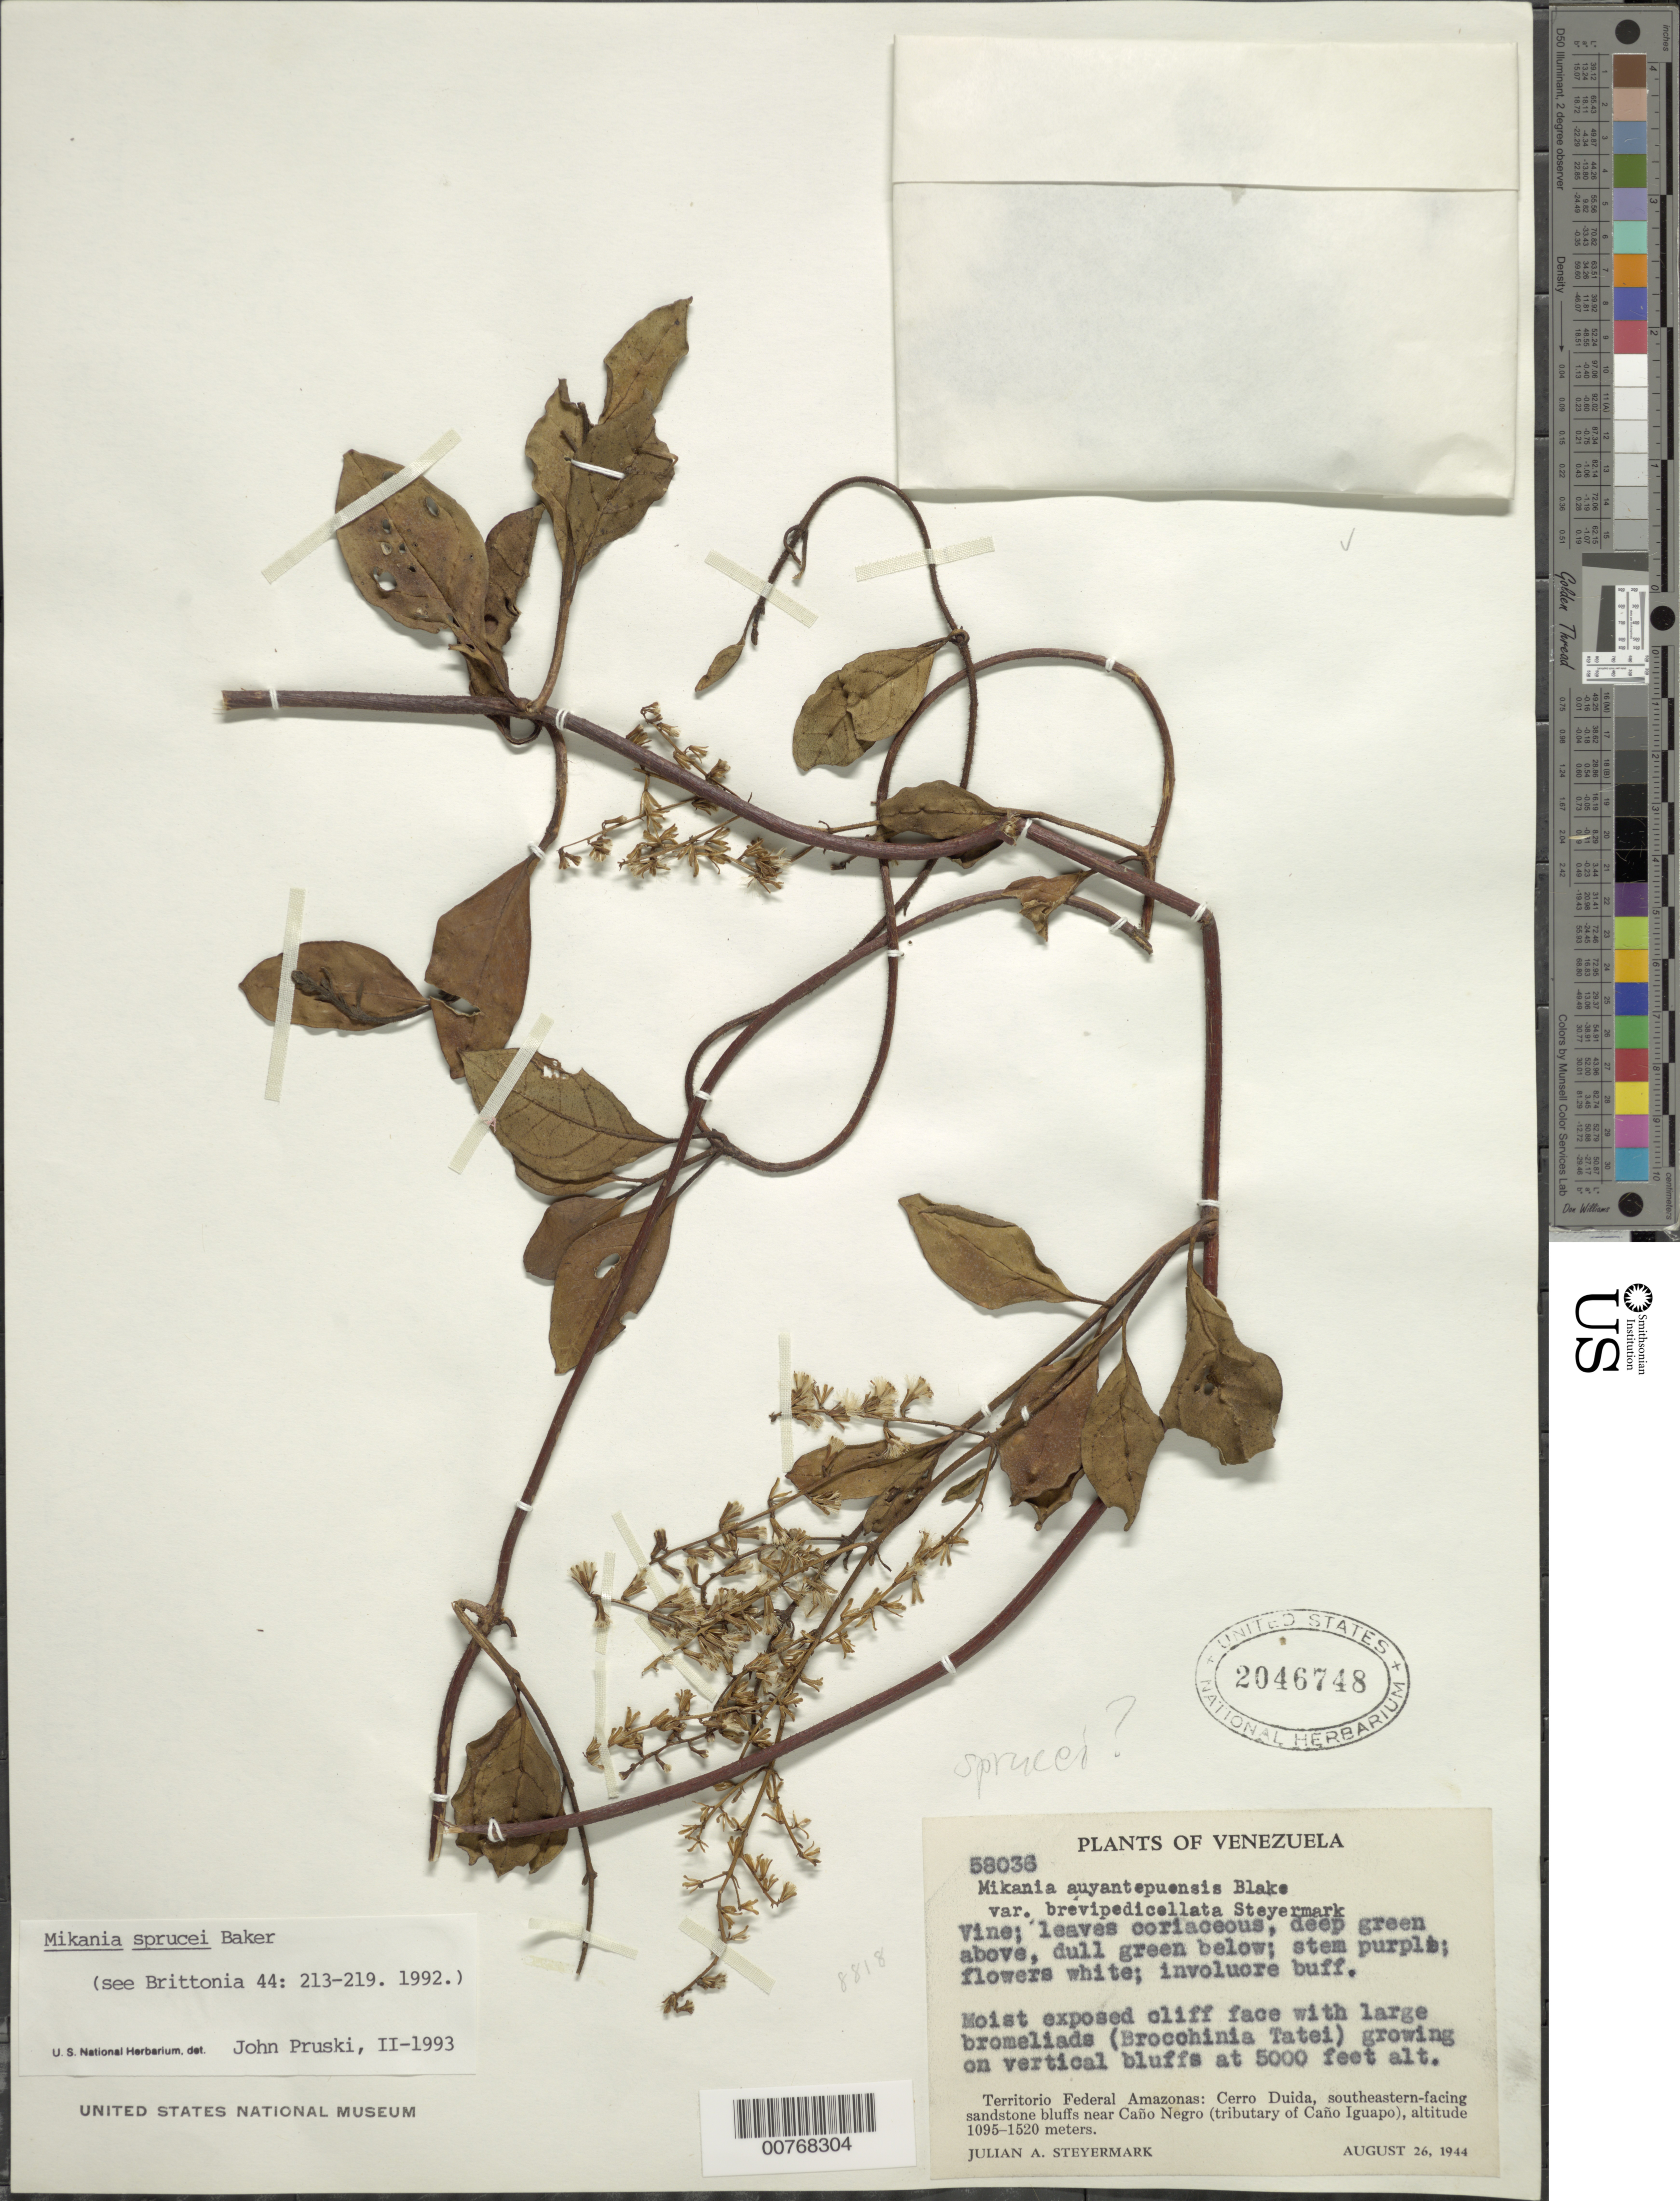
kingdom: Plantae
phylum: Tracheophyta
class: Magnoliopsida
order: Asterales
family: Asteraceae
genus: Mikania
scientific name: Mikania sprucei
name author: Baker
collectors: J. Steyermark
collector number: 58036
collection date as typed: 25-Aug-44 to 26-Aug-44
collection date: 1944-08-25/1944-08-26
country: Venezuela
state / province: Amazonas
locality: Cerro Duida, southeastern-facing slopes along Caño Negro (tributary of Caño Iguapo)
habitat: Moist exposed sandstone cliff face with large bromeliads (Brocchinia Tatei) growing on vertical bluffs.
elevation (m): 1524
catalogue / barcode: US 2046748